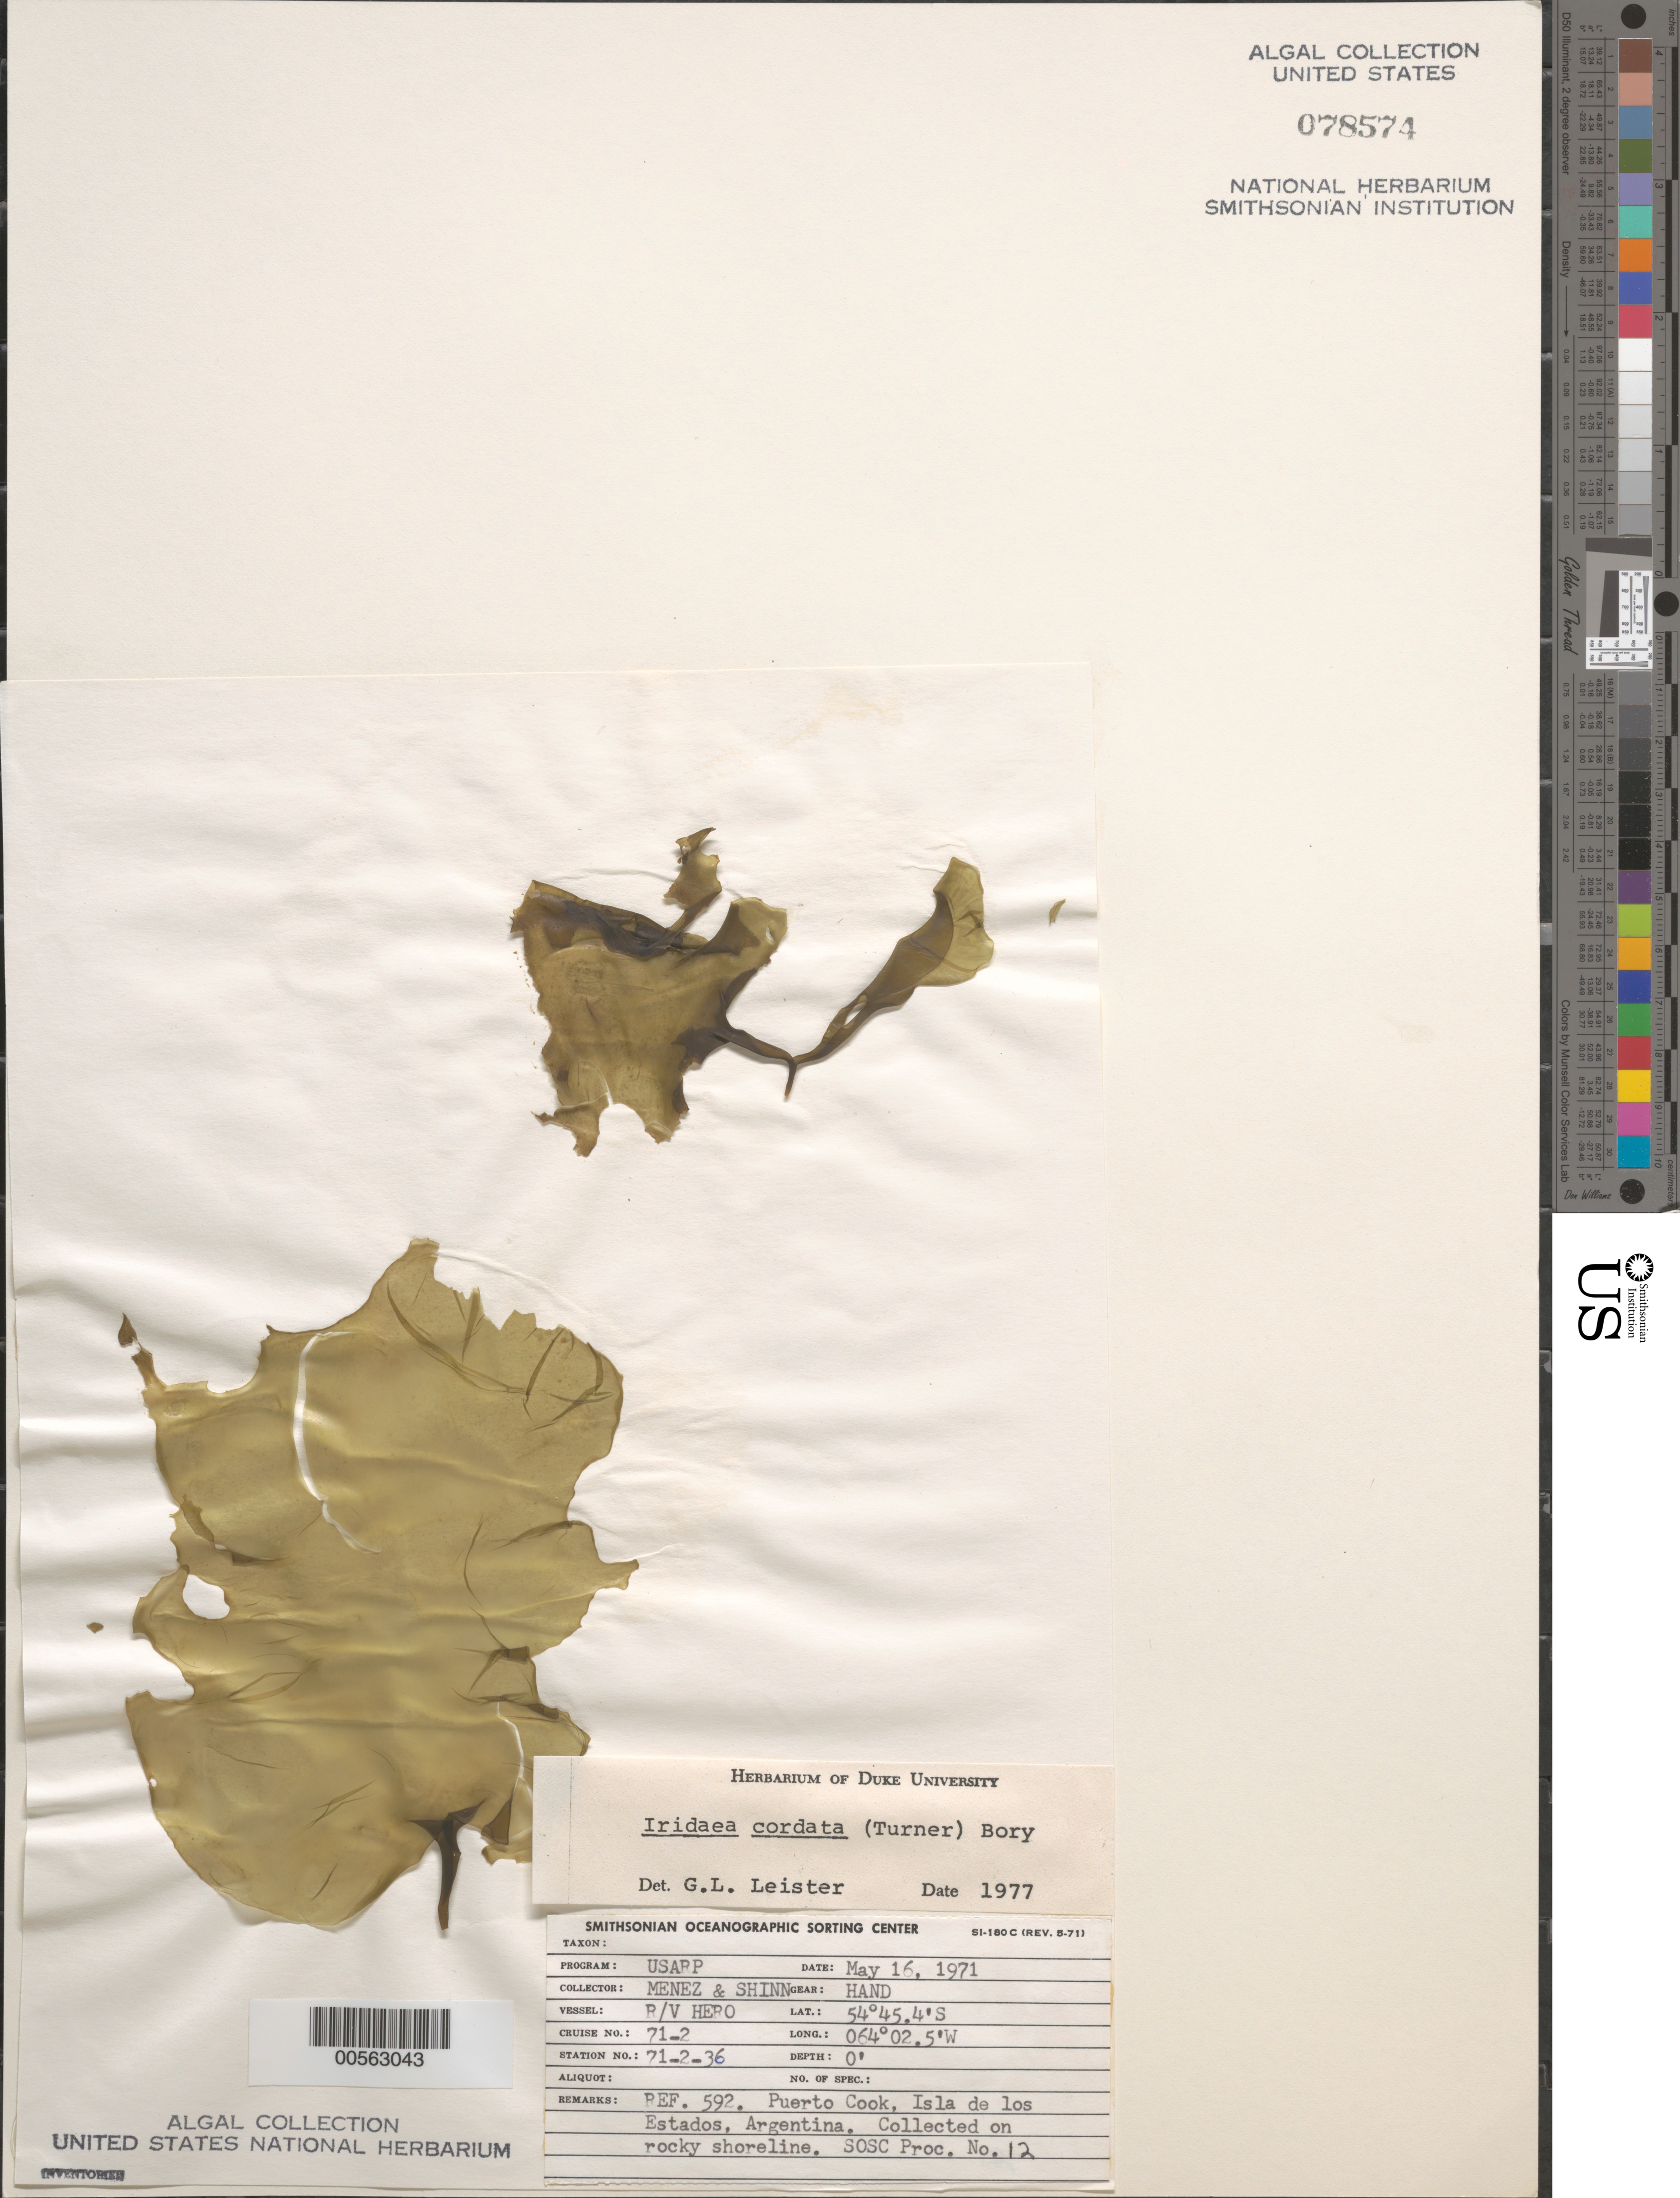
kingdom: Plantae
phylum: Rhodophyta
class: Florideophyceae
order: Gigartinales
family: Gigartinaceae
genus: Iridaea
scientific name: Iridaea cordata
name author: (Turner) Bory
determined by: Leister, G. L.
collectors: Meñez & -. Shinn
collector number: Station 71-2-36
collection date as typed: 16 May 1971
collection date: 1971-05-16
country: Argentina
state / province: Tierra del Fuego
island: Isla de los Estados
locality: Puerto Cook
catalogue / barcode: US 78574